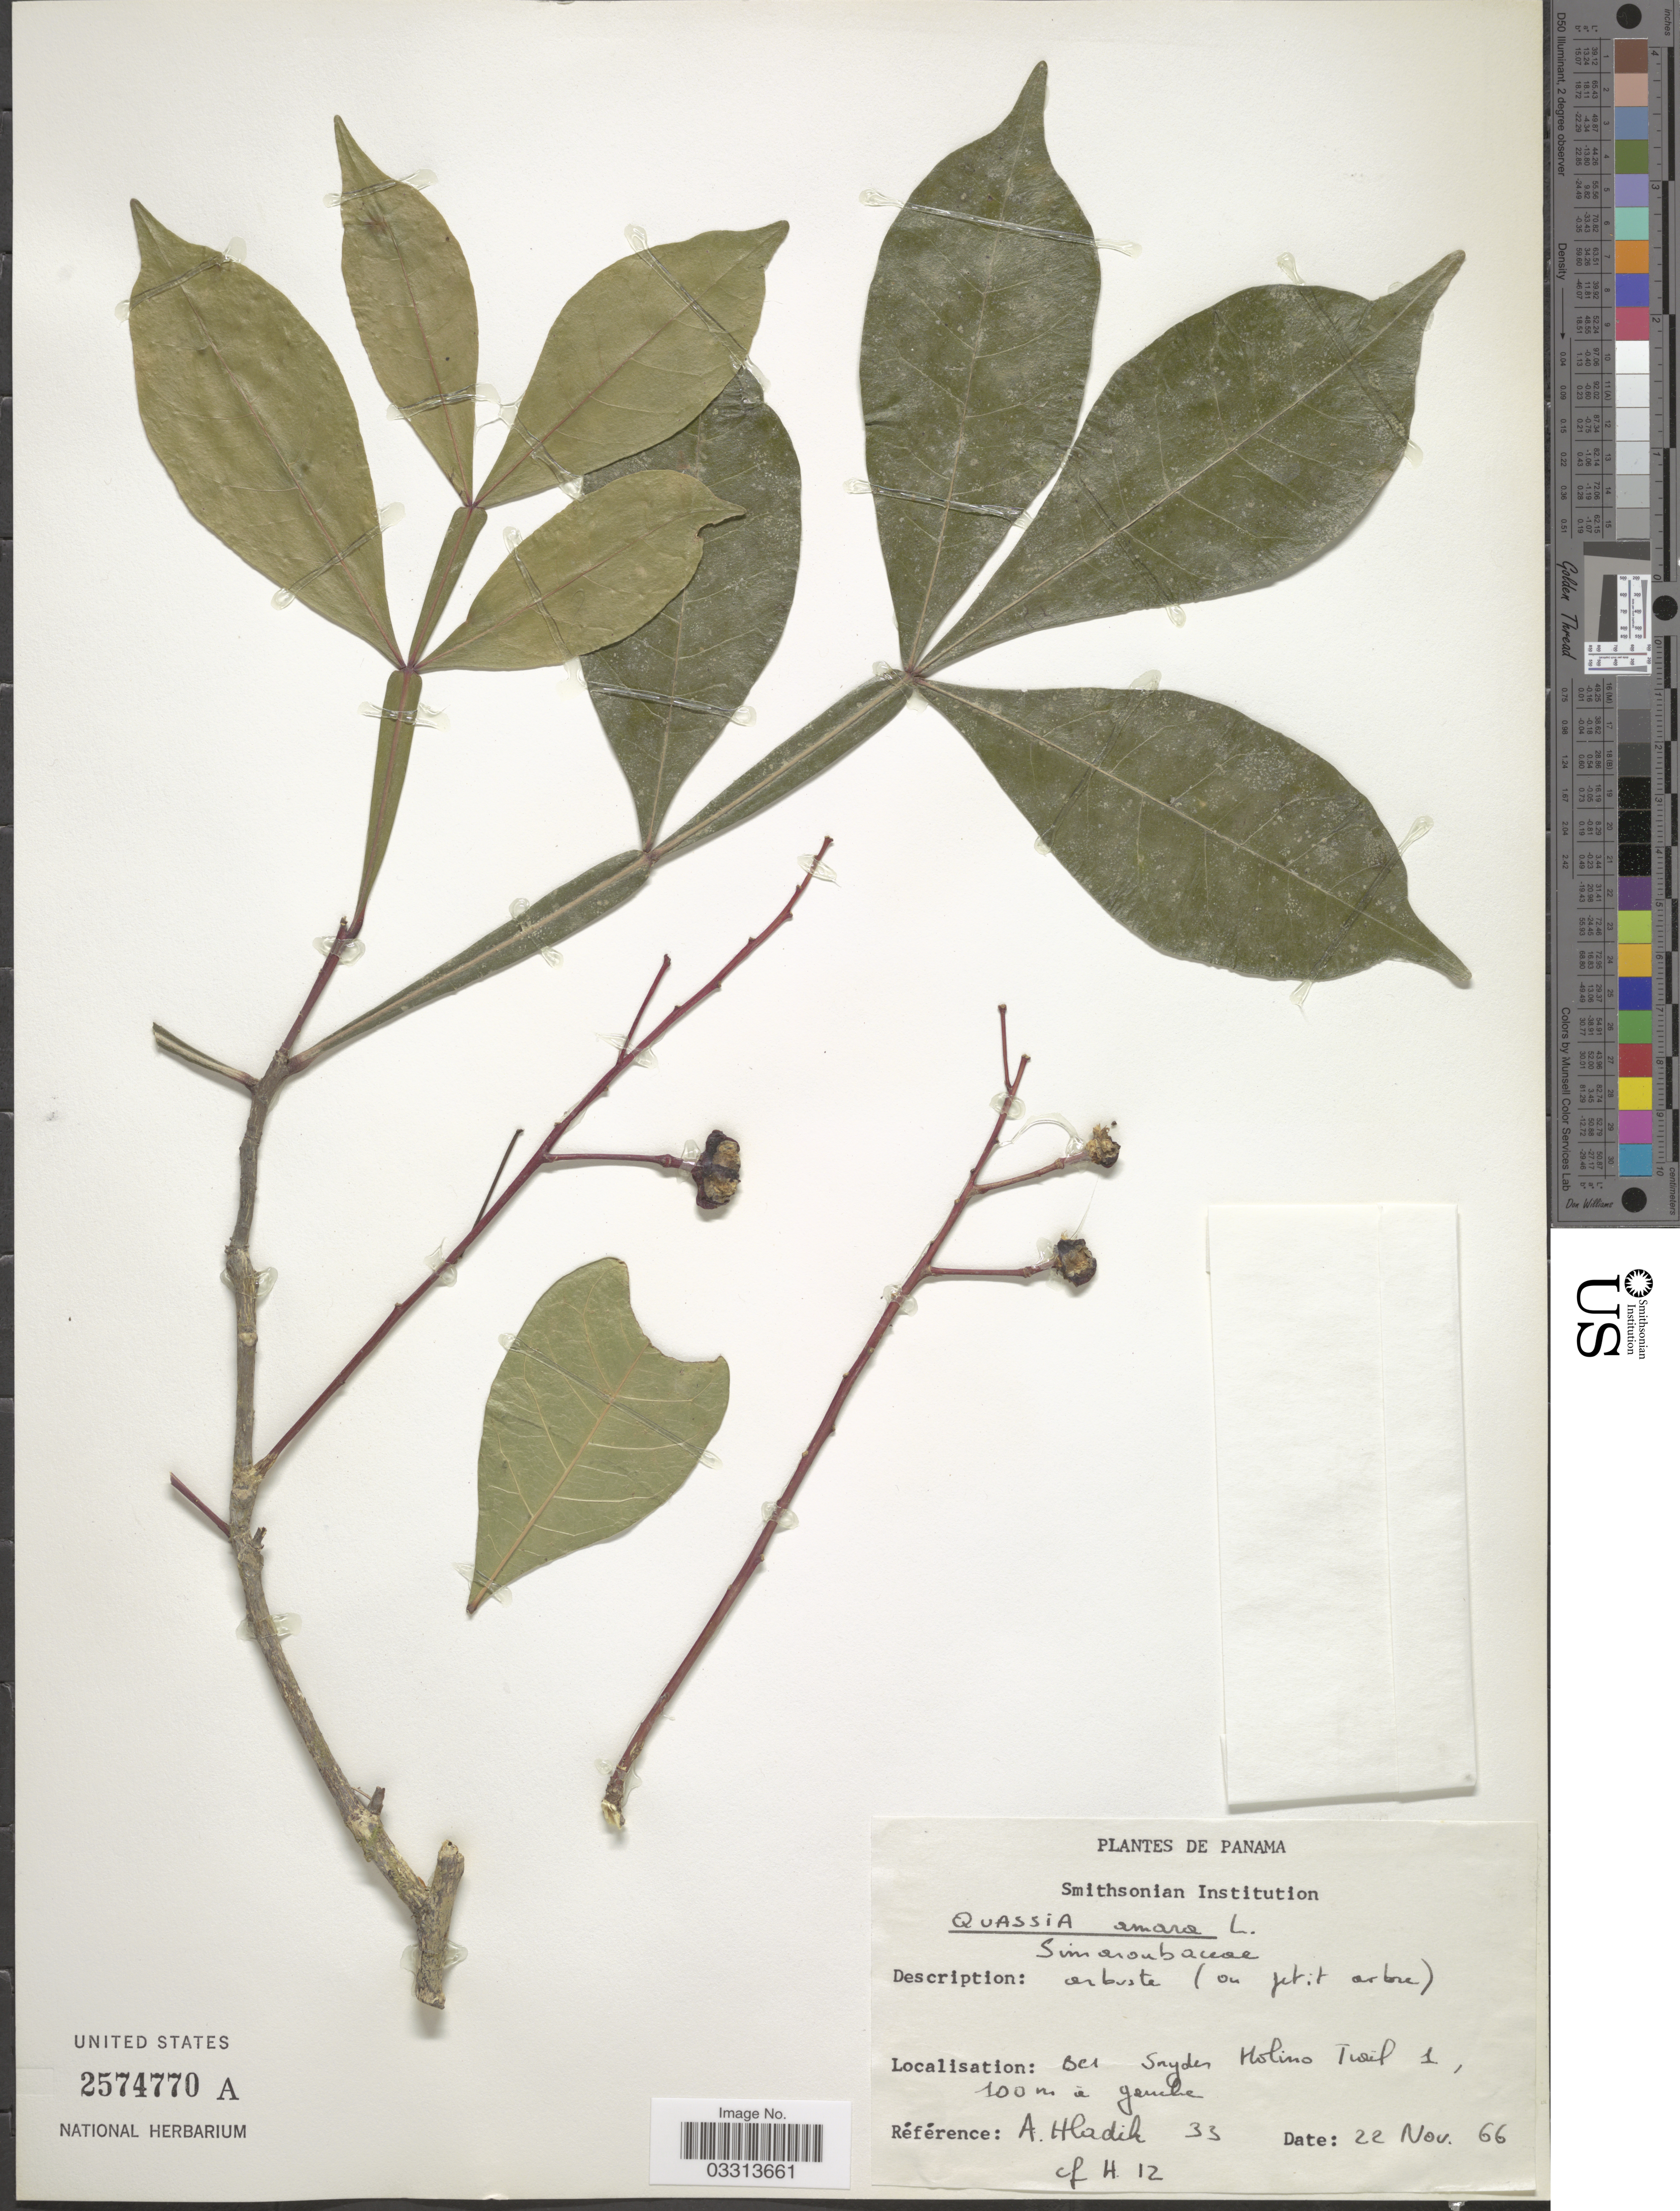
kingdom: Plantae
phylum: Tracheophyta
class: Magnoliopsida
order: Sapindales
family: Simaroubaceae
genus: Quassia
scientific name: Quassia amara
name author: L.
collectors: A. Hladik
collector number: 33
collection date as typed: Transcribed d/m/y: 22/11/66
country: Panama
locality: Bei Snyder Holino Trail 1, 100 m à gauche.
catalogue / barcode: US 2574770A